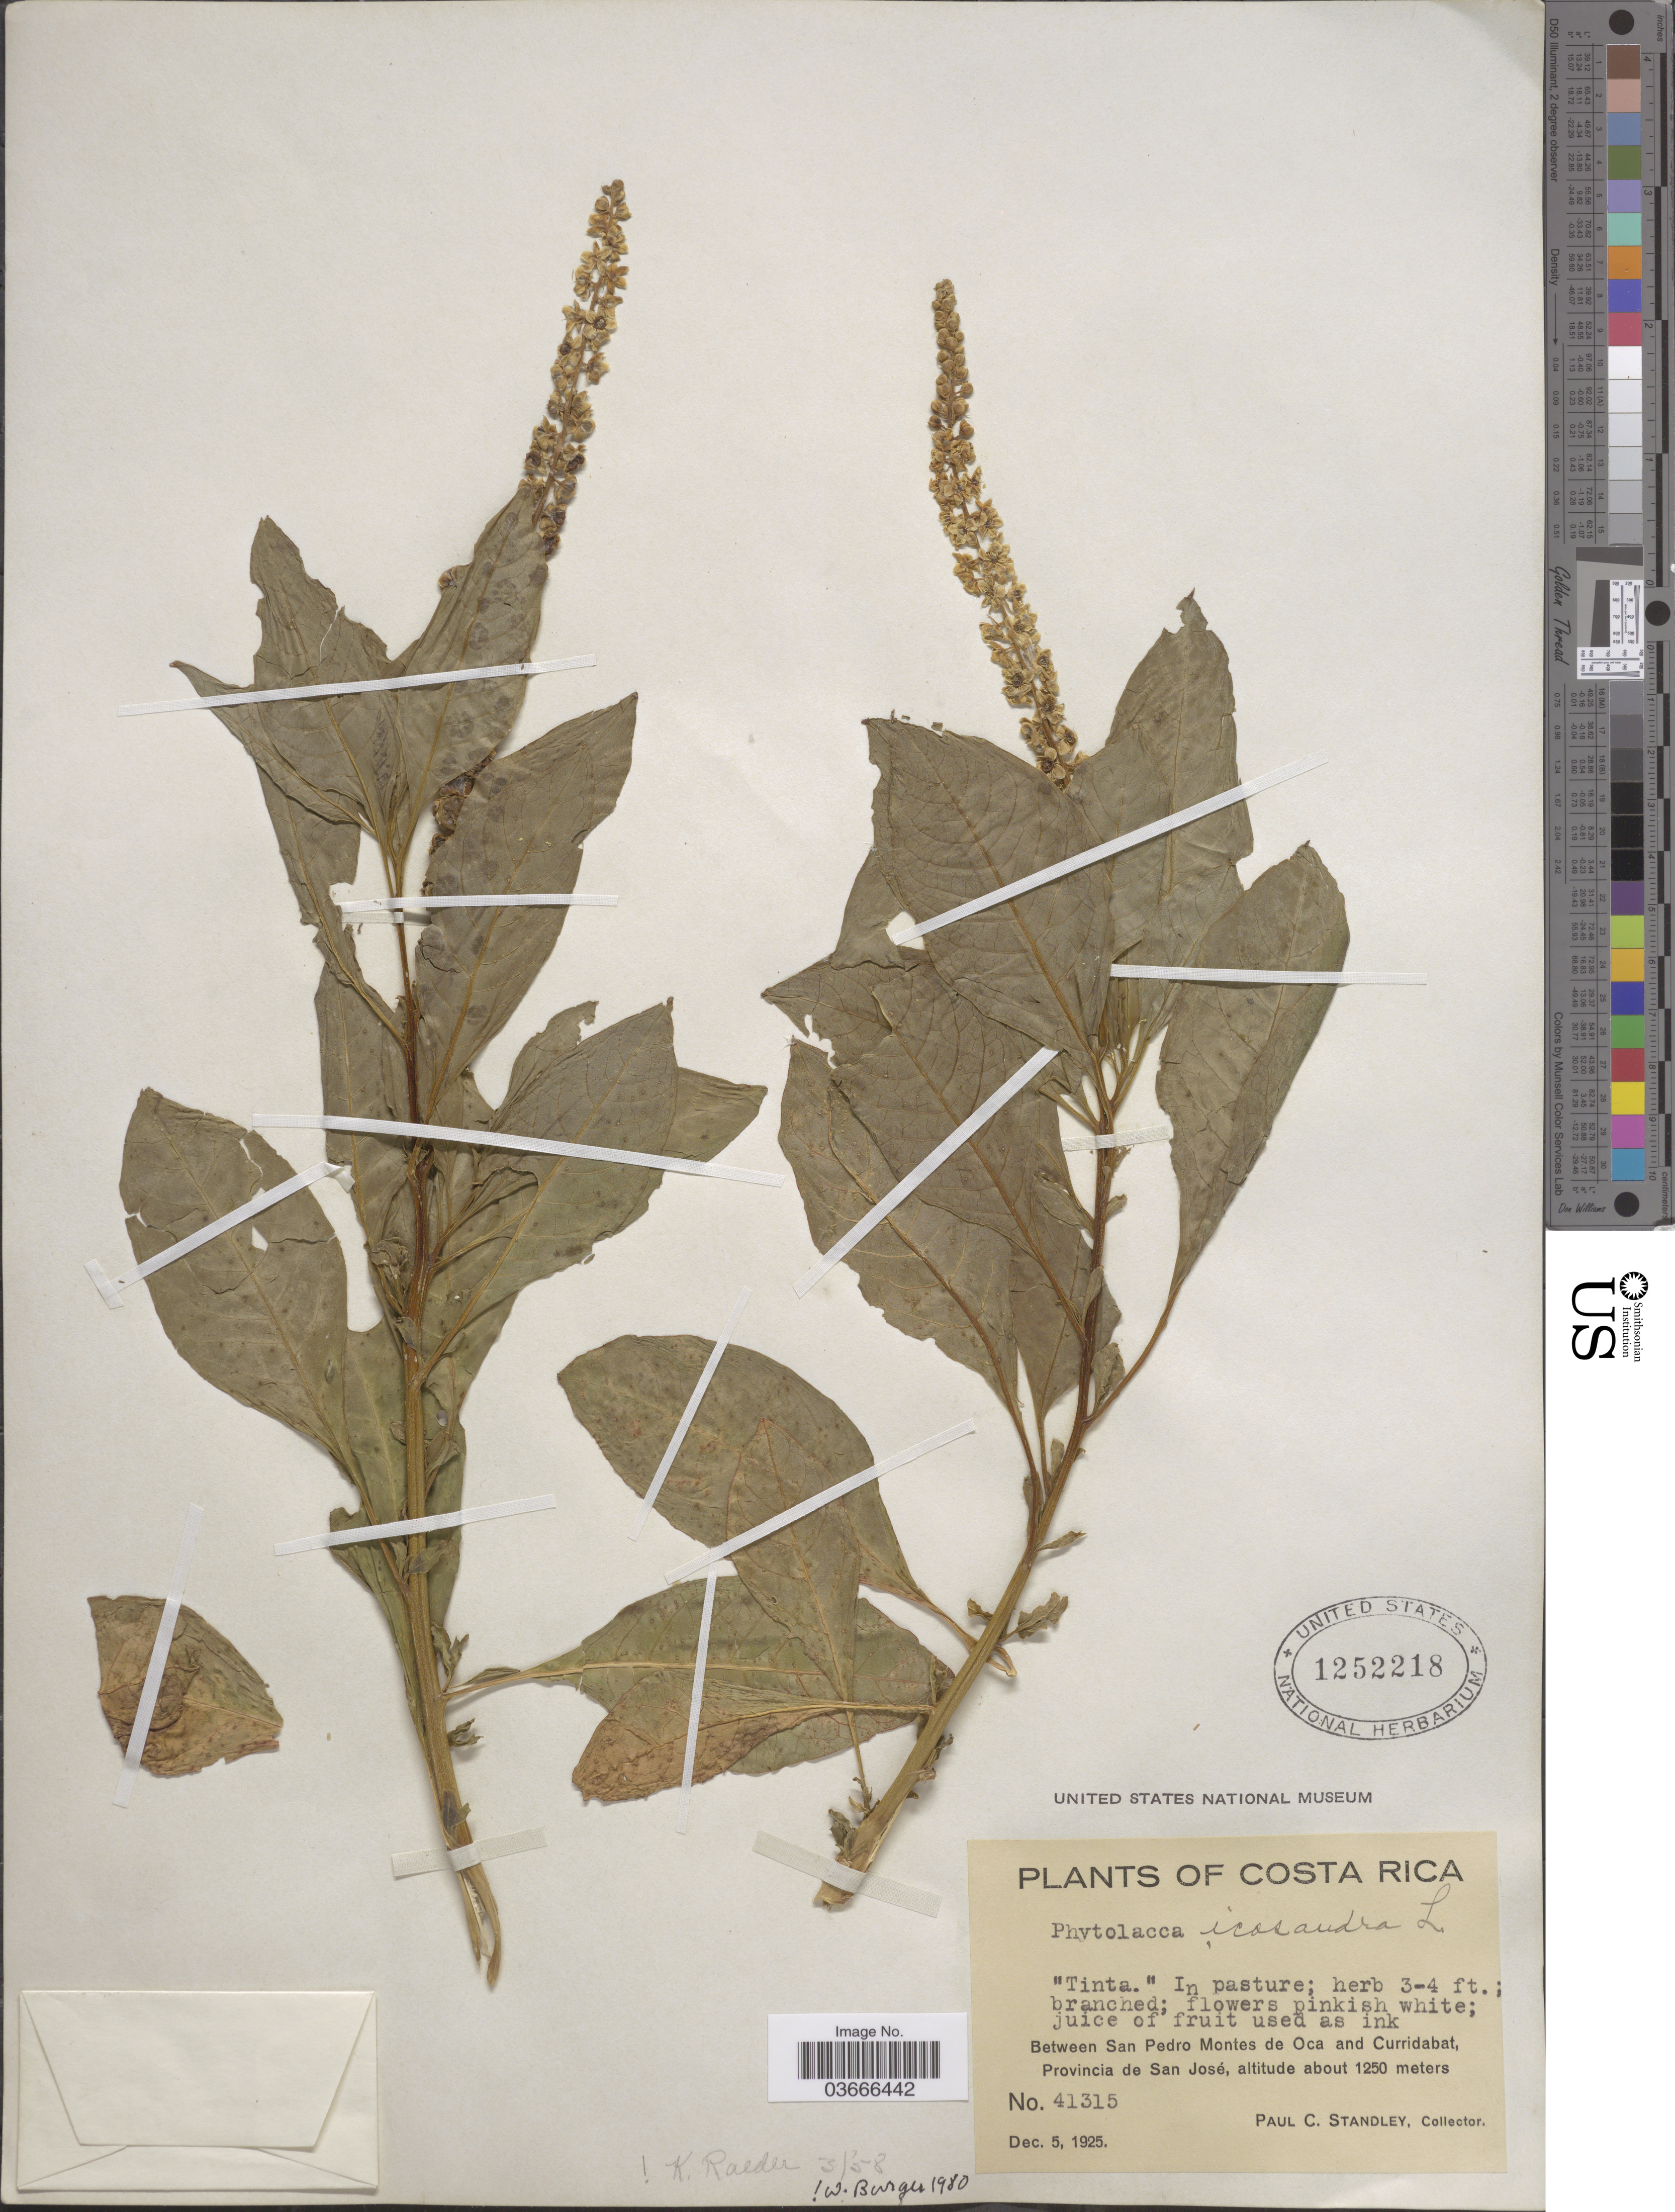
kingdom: Plantae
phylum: Tracheophyta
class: Magnoliopsida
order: Caryophyllales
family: Phytolaccaceae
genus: Phytolacca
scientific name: Phytolacca icosandra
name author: L.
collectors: P. C. Standley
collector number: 41315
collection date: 1925-12-05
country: Costa Rica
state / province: San José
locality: Between San Pedro Montes de Oca and Curridabat.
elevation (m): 1250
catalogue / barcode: US 1252218